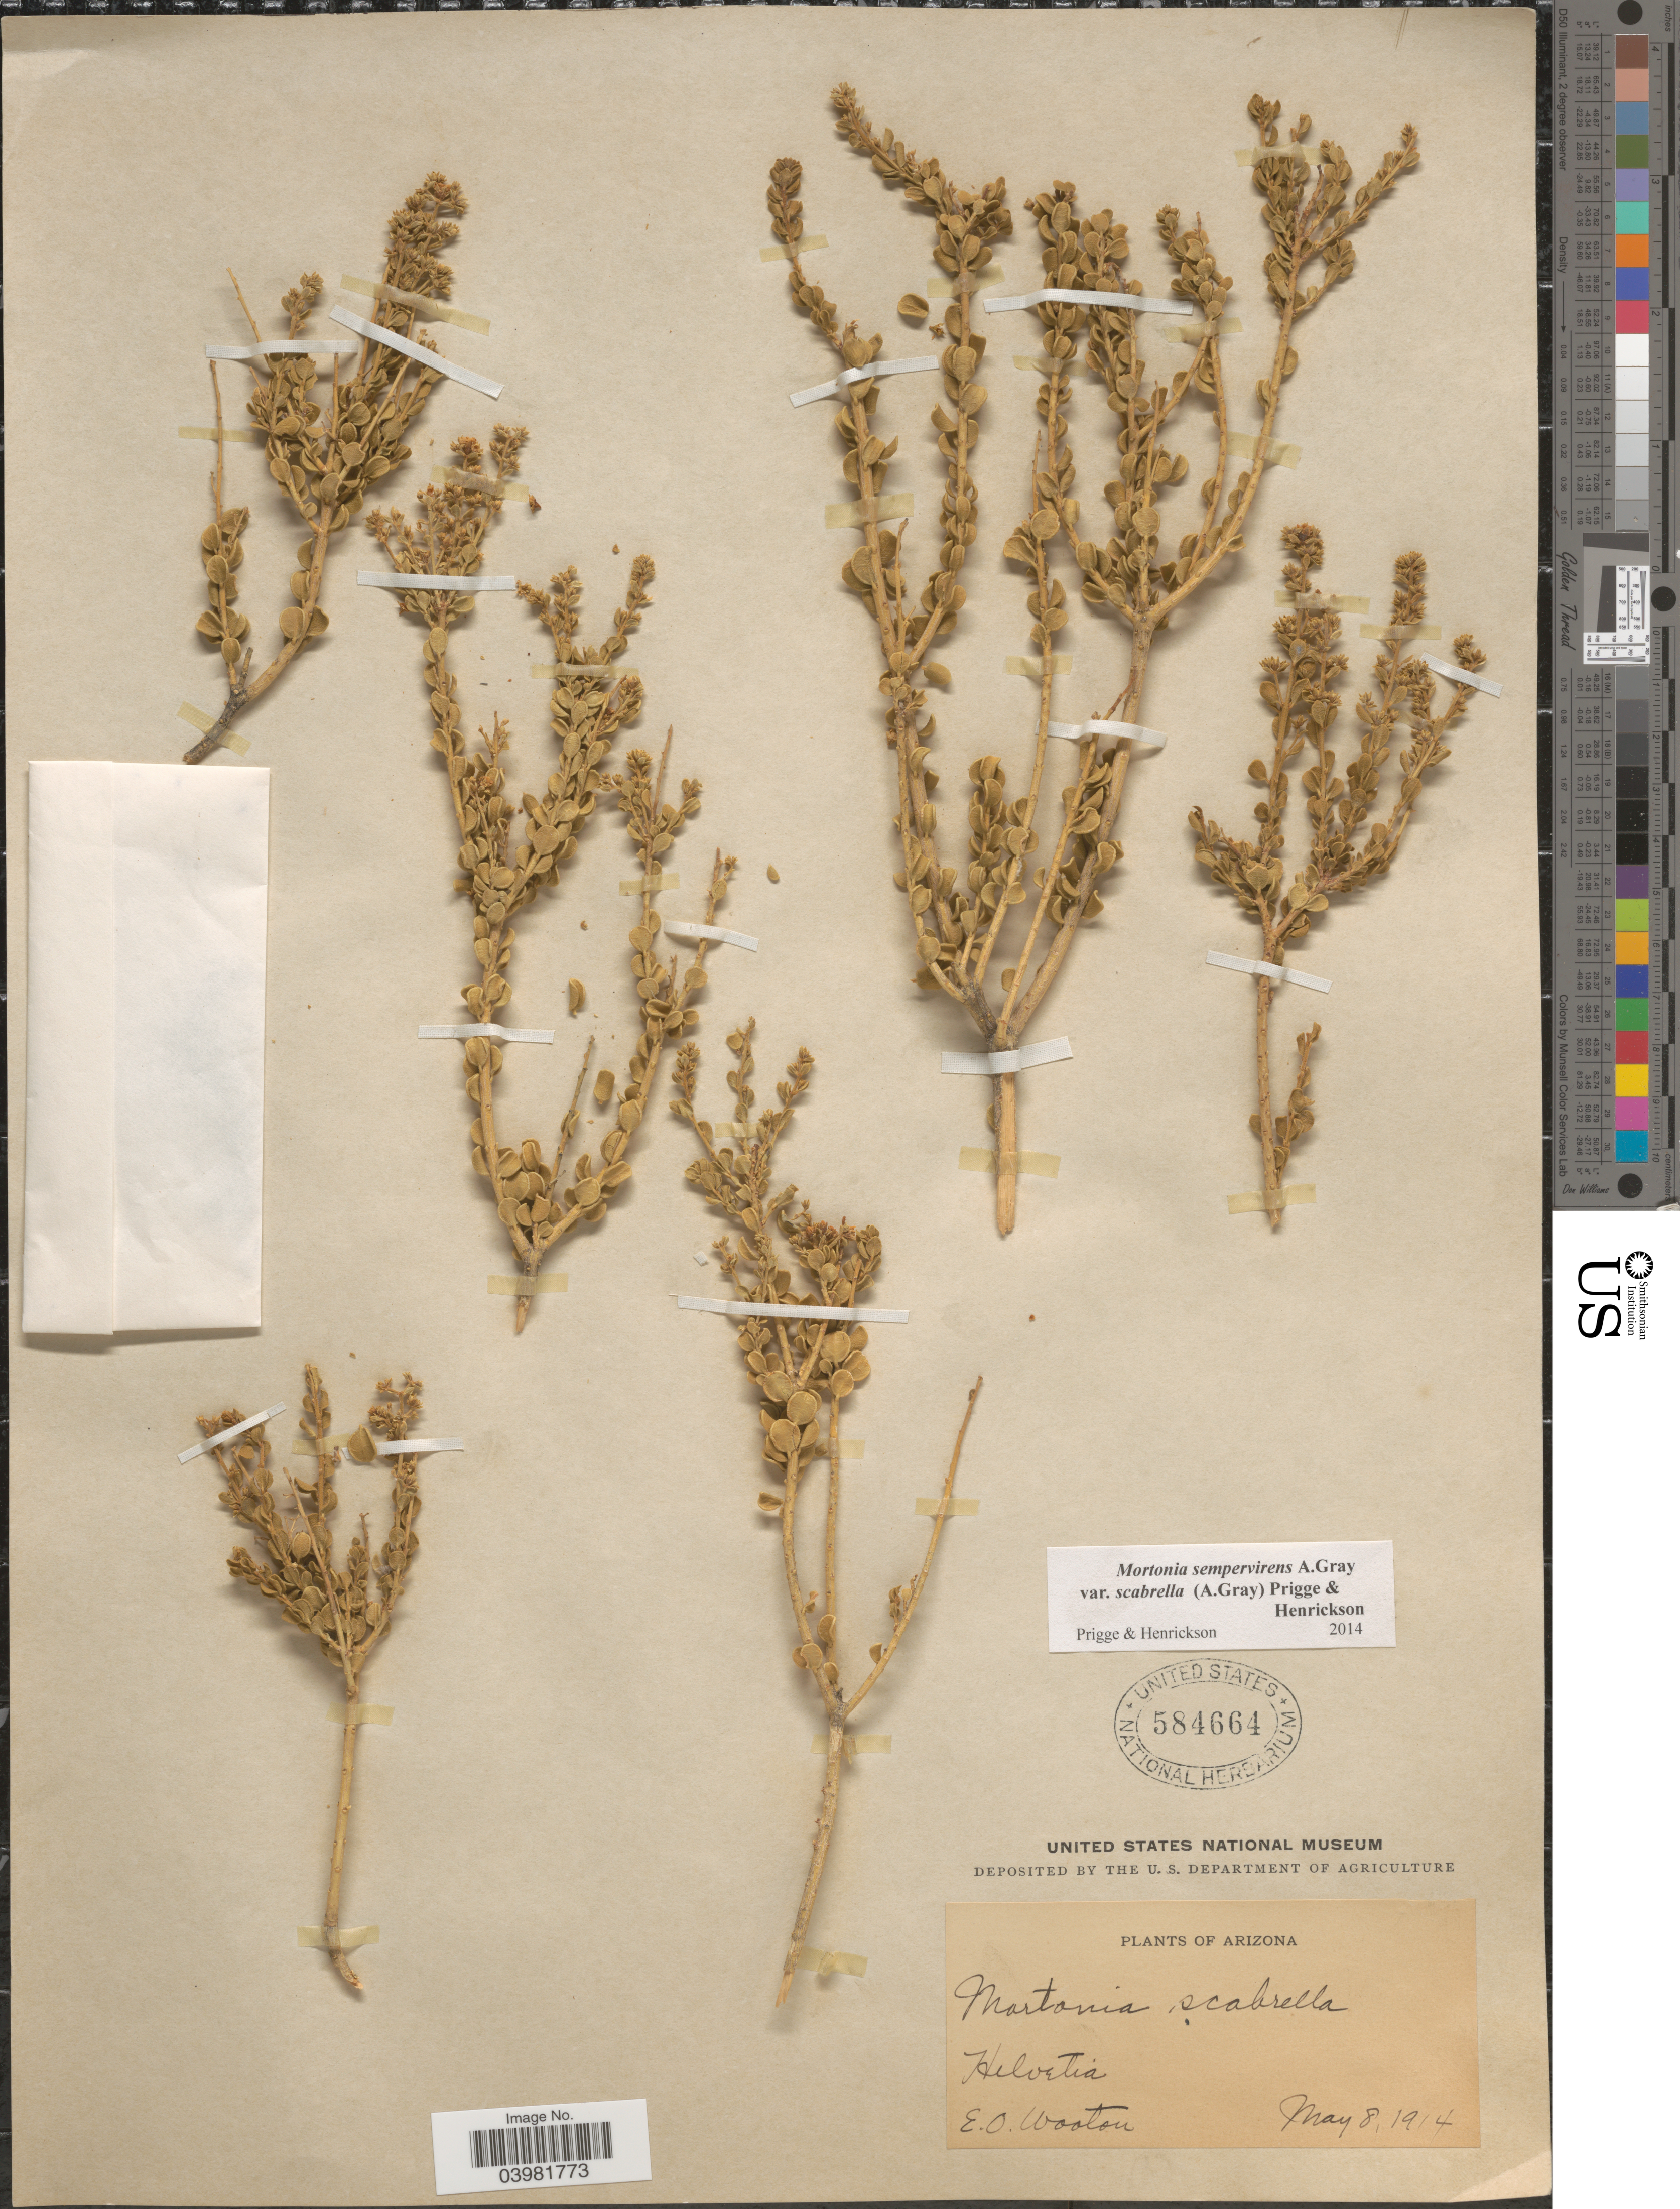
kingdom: Plantae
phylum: Tracheophyta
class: Magnoliopsida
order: Celastrales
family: Celastraceae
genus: Mortonia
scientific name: Mortonia scabrella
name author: A. Gray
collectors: E. O. Wooton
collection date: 1914-05-08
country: United States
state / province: Arizona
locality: Helvetia.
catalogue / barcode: US 584664